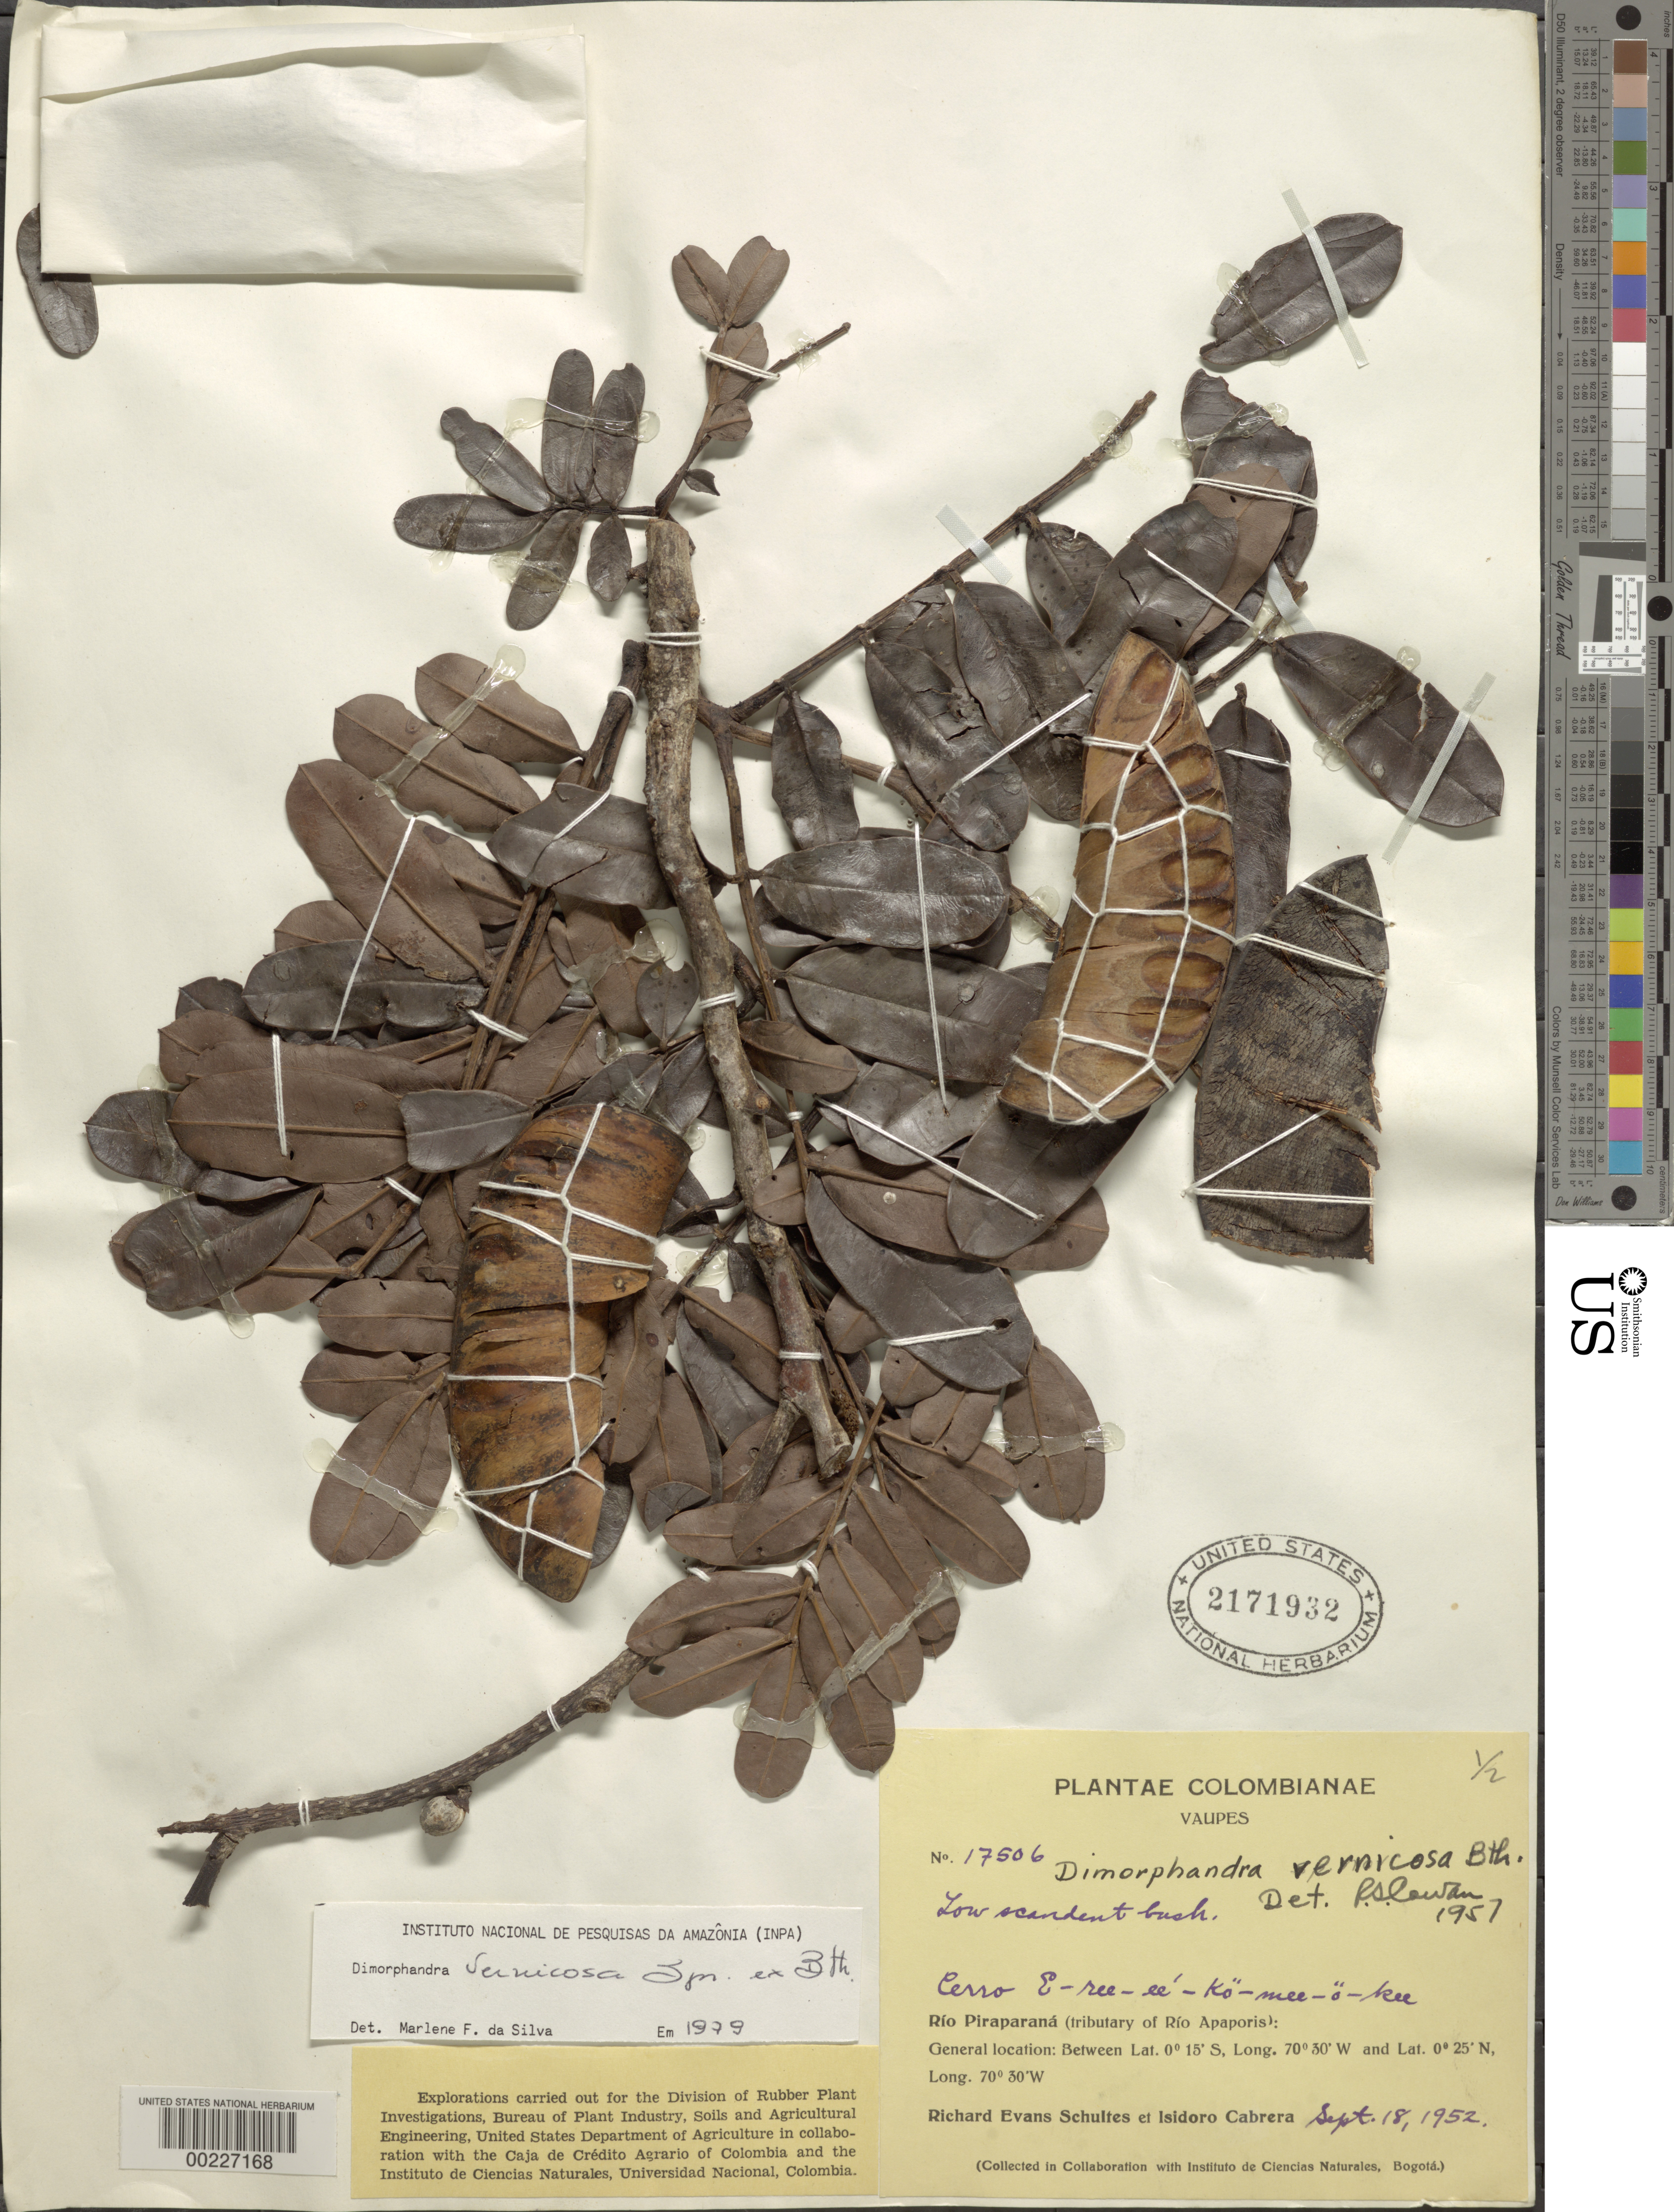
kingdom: Plantae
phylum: Tracheophyta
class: Magnoliopsida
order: Fabales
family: Fabaceae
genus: Dimorphandra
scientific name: Dimorphandra vernicosa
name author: Spruce ex Benth.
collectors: R. E. Schultes & I. Cabrera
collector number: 17506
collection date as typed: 18 Sep 1952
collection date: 1952-09-18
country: Colombia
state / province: Vaupés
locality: Cerro e-ree-ee-ko-mee-o-kee; Rio Piraparana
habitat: Low scandent bush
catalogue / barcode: US 2171932